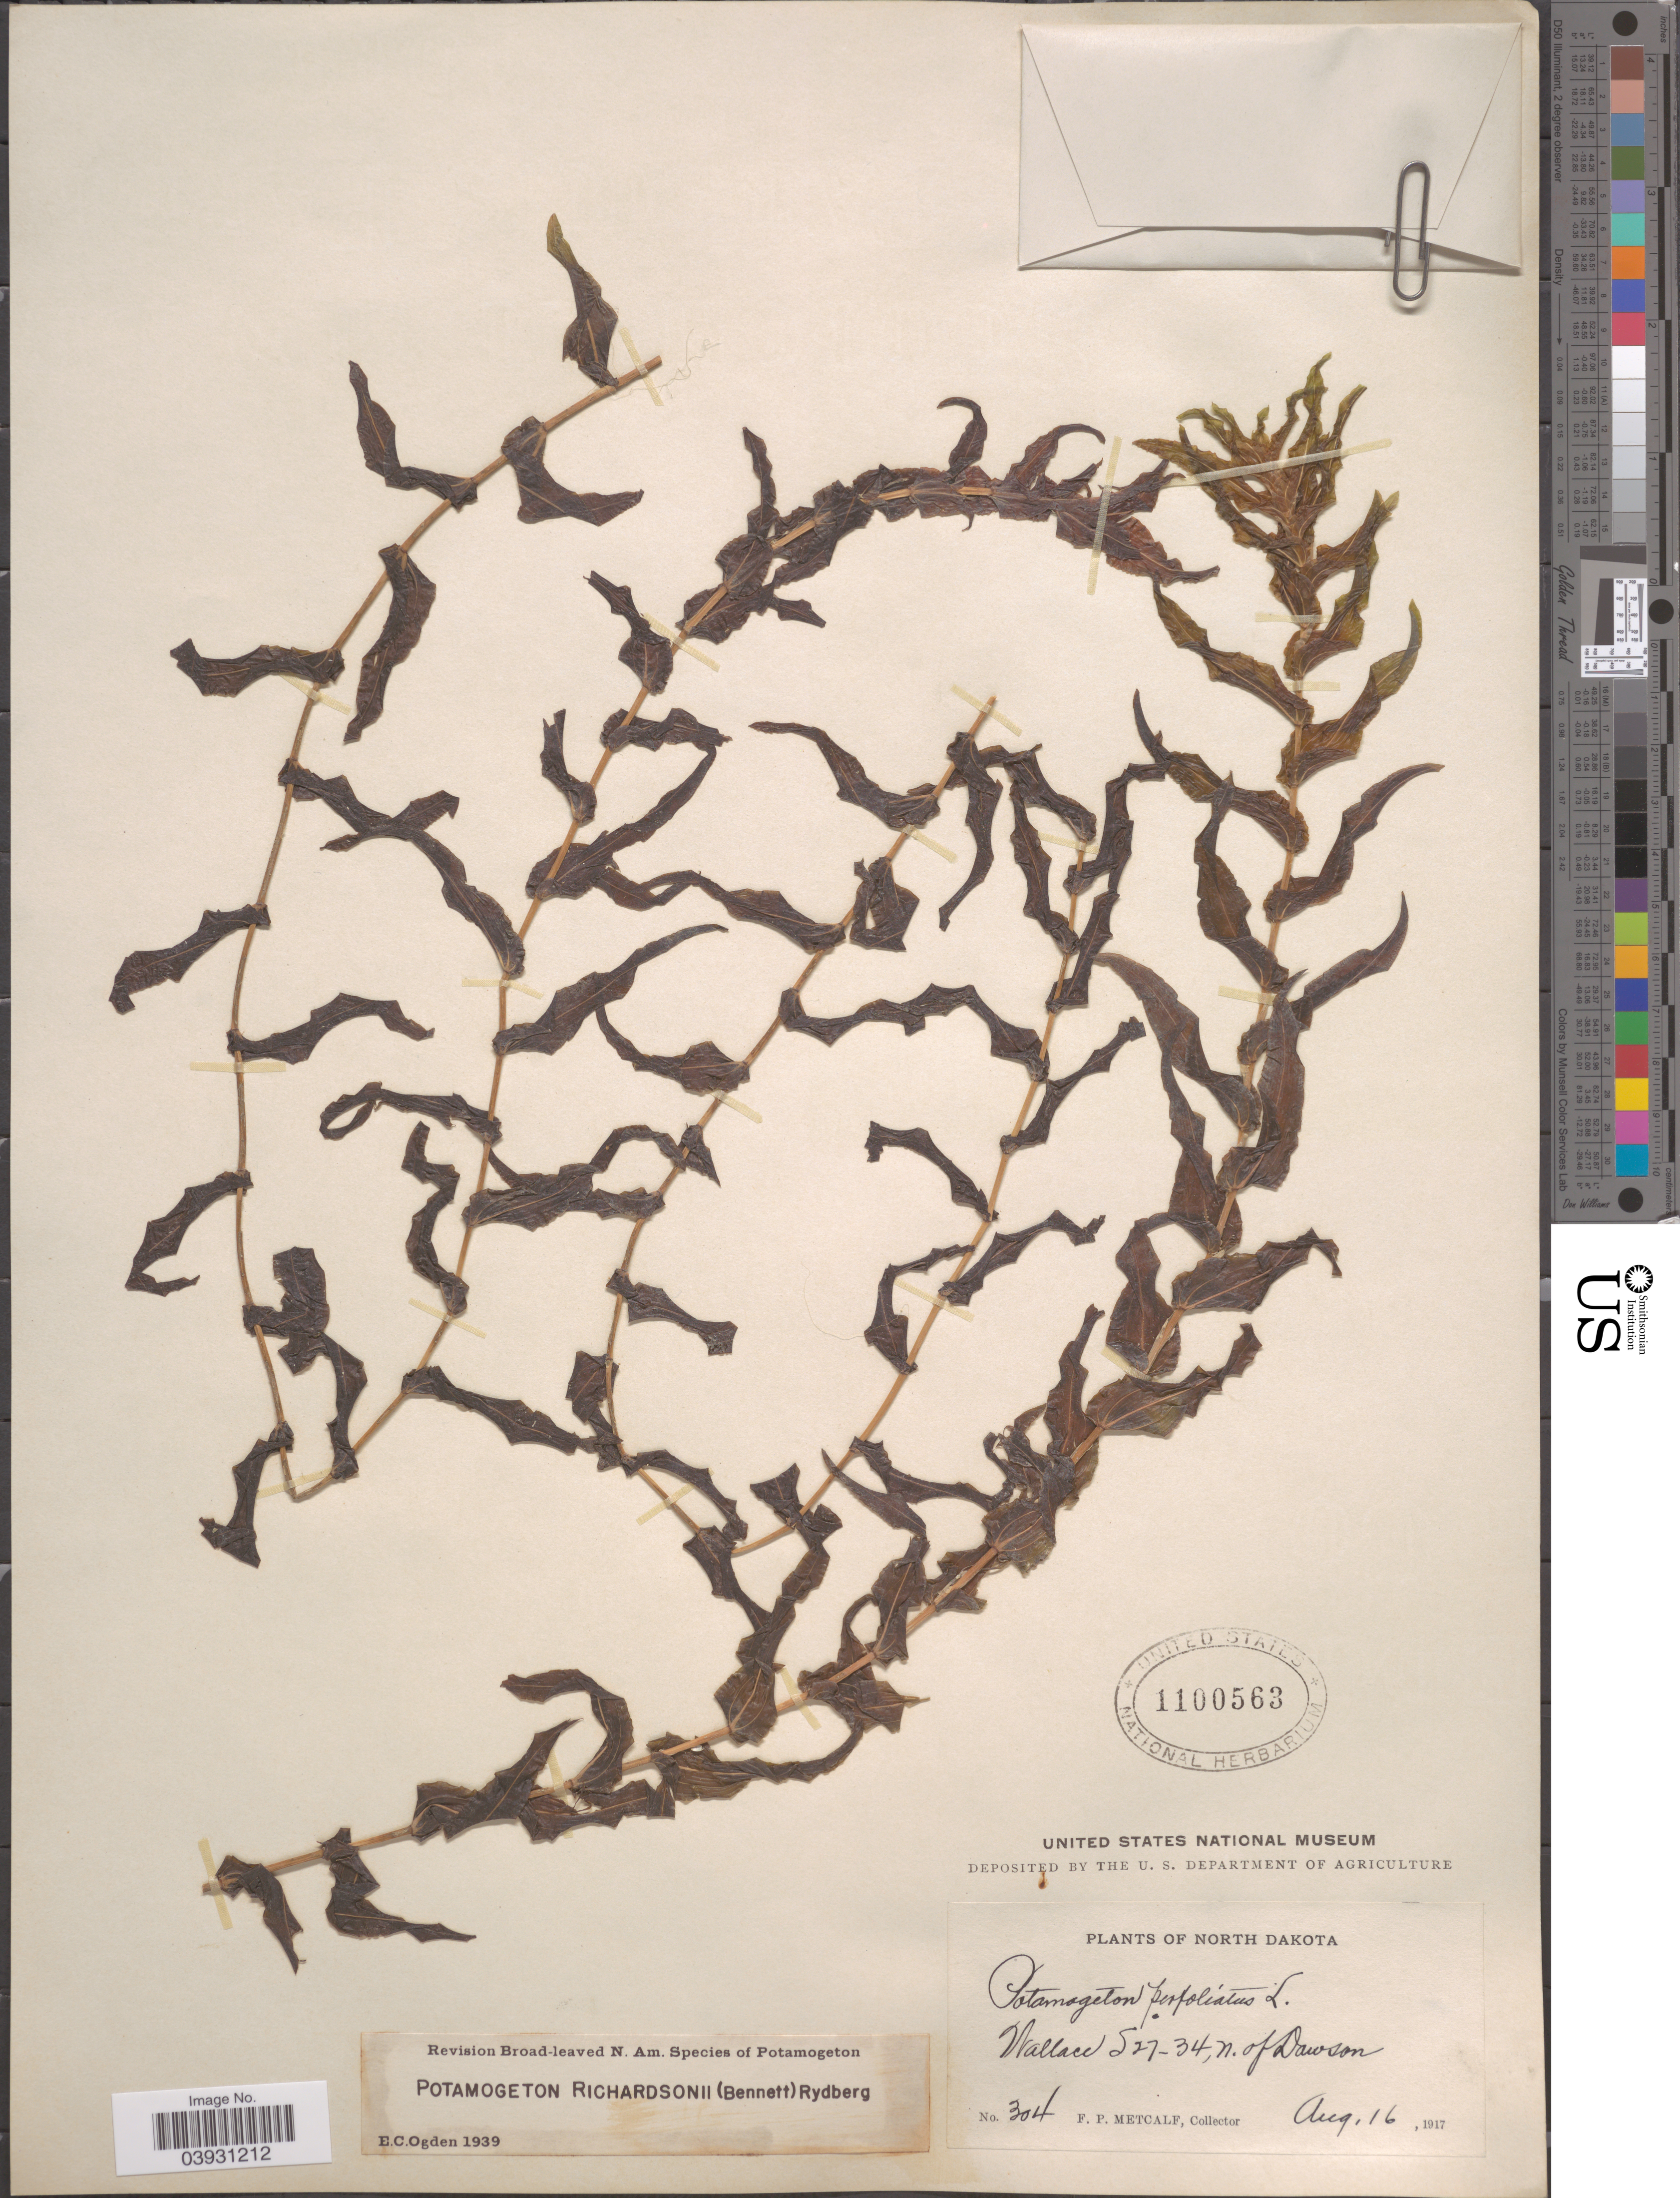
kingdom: Plantae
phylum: Tracheophyta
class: Liliopsida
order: Alismatales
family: Potamogetonaceae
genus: Potamogeton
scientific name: Potamogeton richardsonii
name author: (A.W. Benn.) Rydb.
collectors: F. Metcalf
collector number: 304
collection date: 1917-08-16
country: United States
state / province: North Dakota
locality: Wallace S 27-34, N. of Dawson.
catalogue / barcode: US 1100563